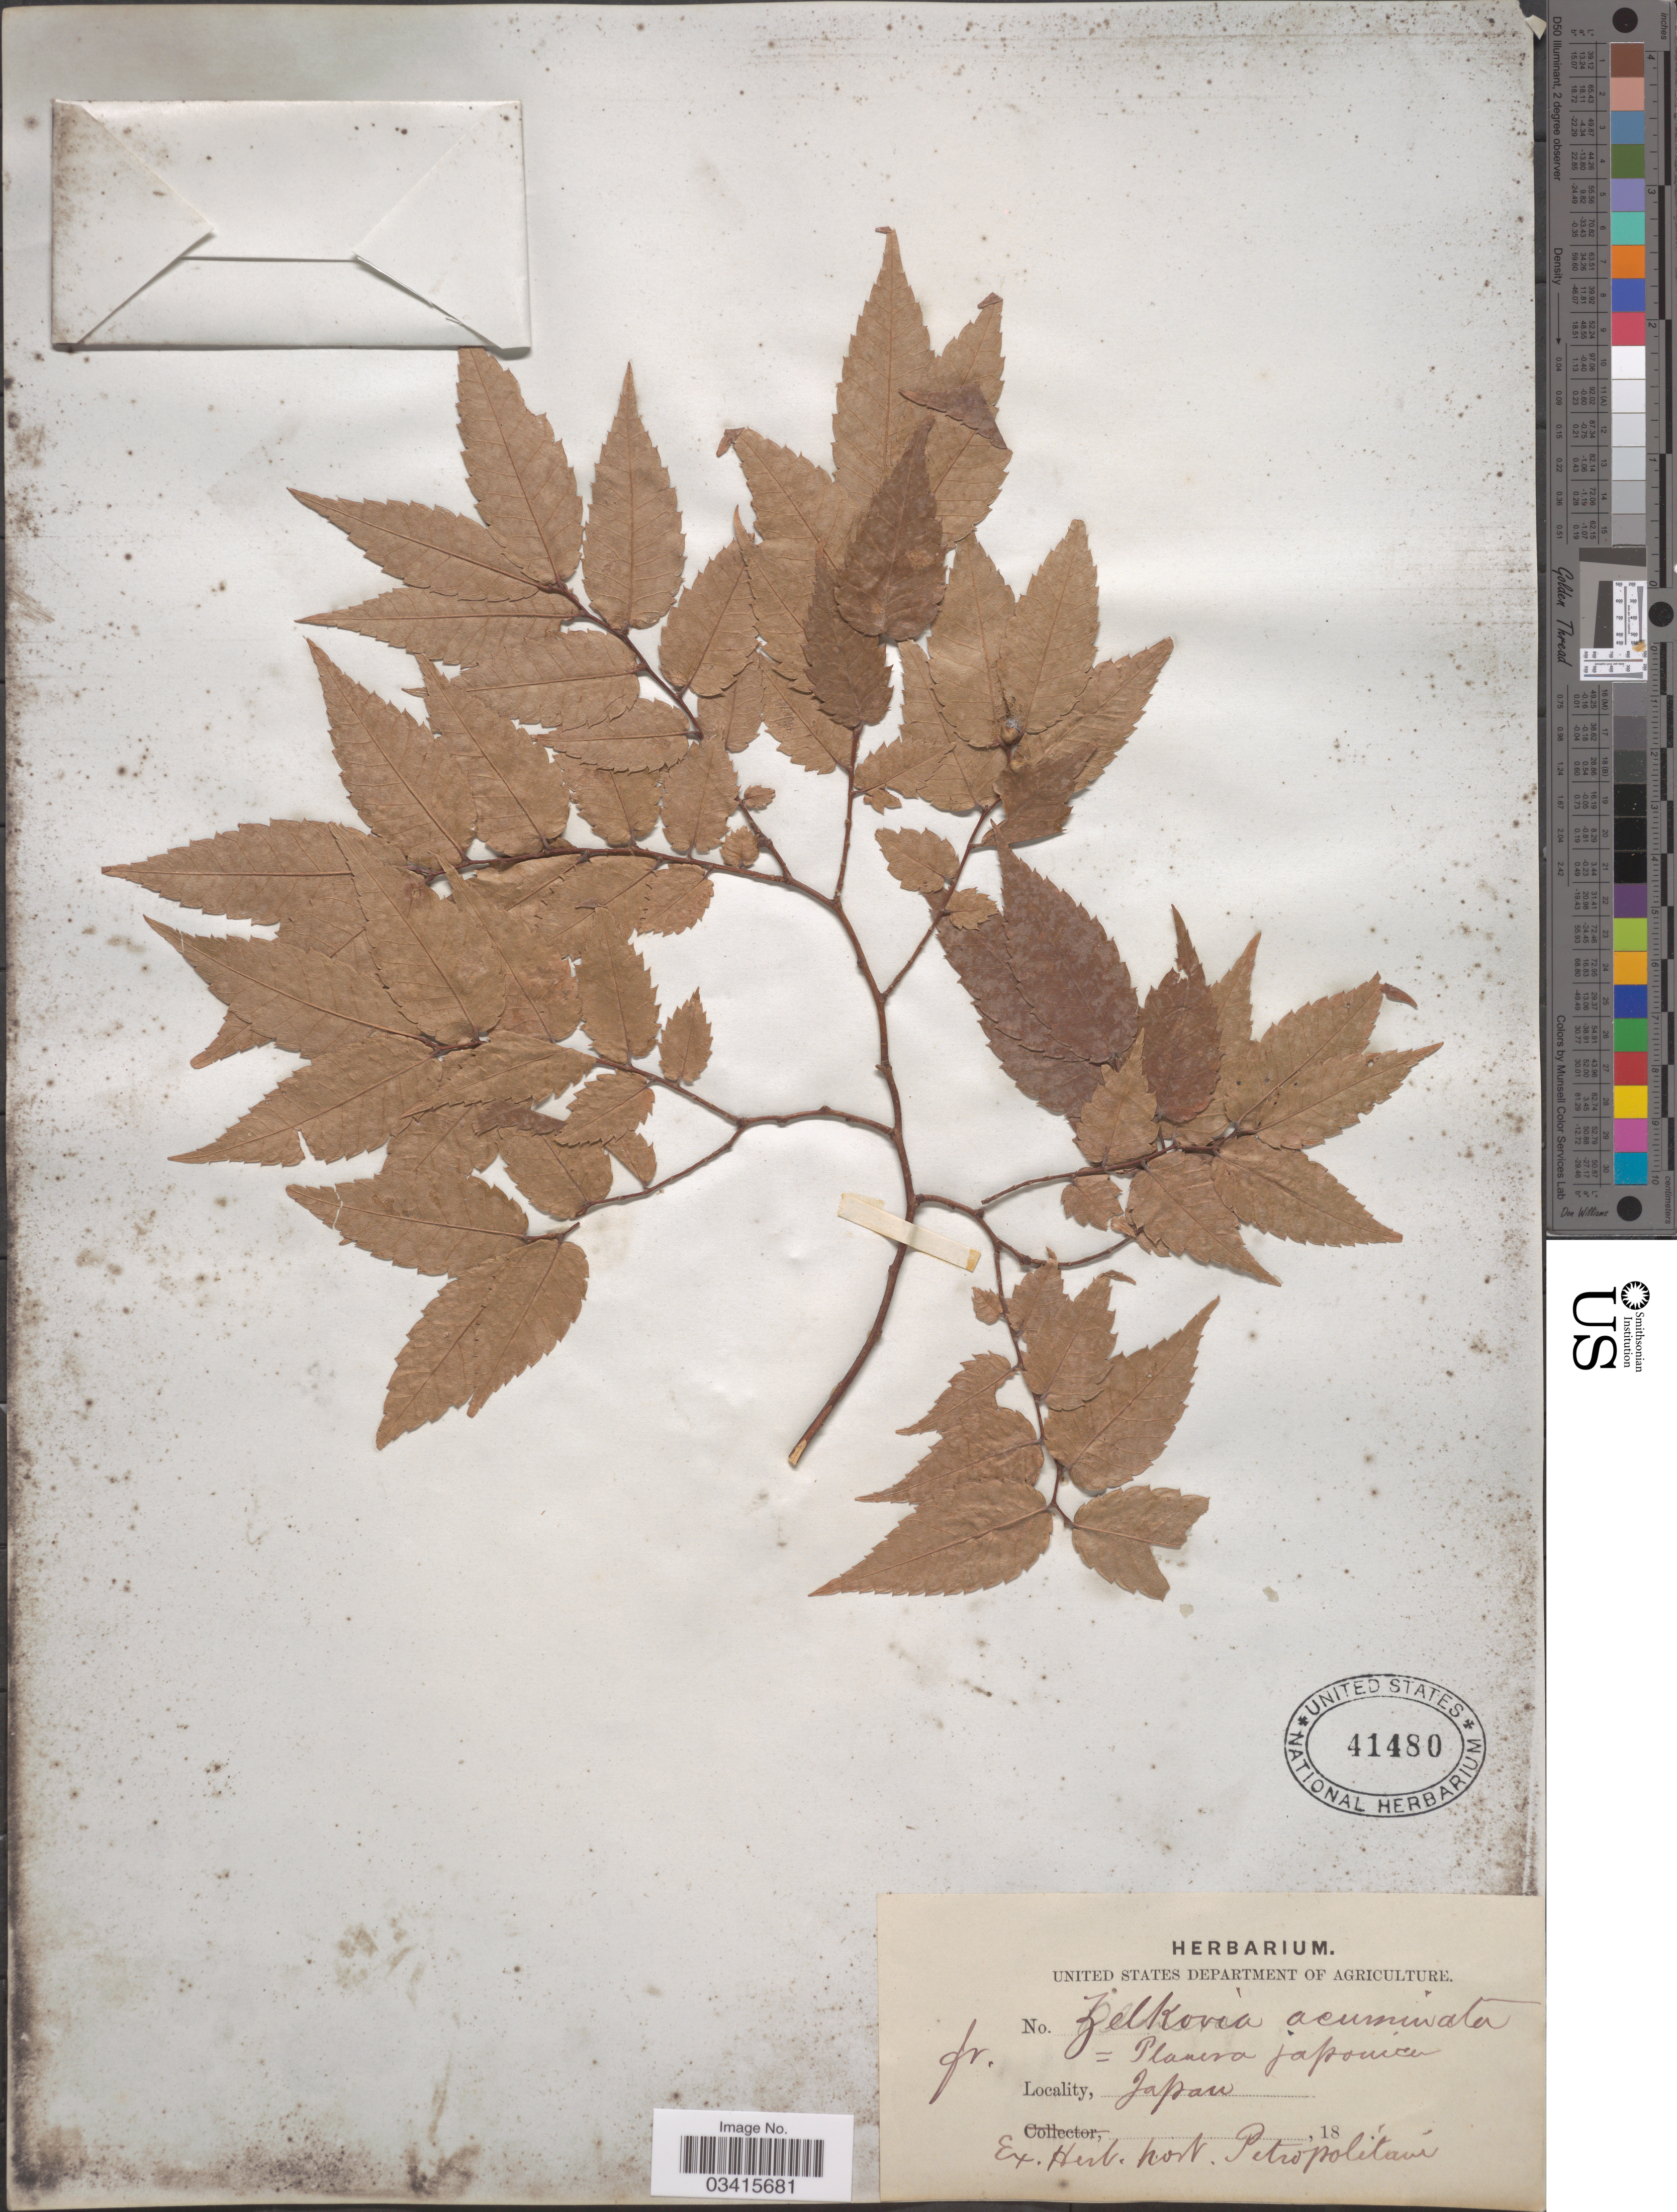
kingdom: Plantae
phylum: Tracheophyta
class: Magnoliopsida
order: Rosales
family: Ulmaceae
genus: Zelkova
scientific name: Zelkova serrata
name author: (Thunb.) Makino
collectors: ex Herb. Horti Bot. Petropolitani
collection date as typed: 18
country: Japan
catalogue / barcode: US 41480